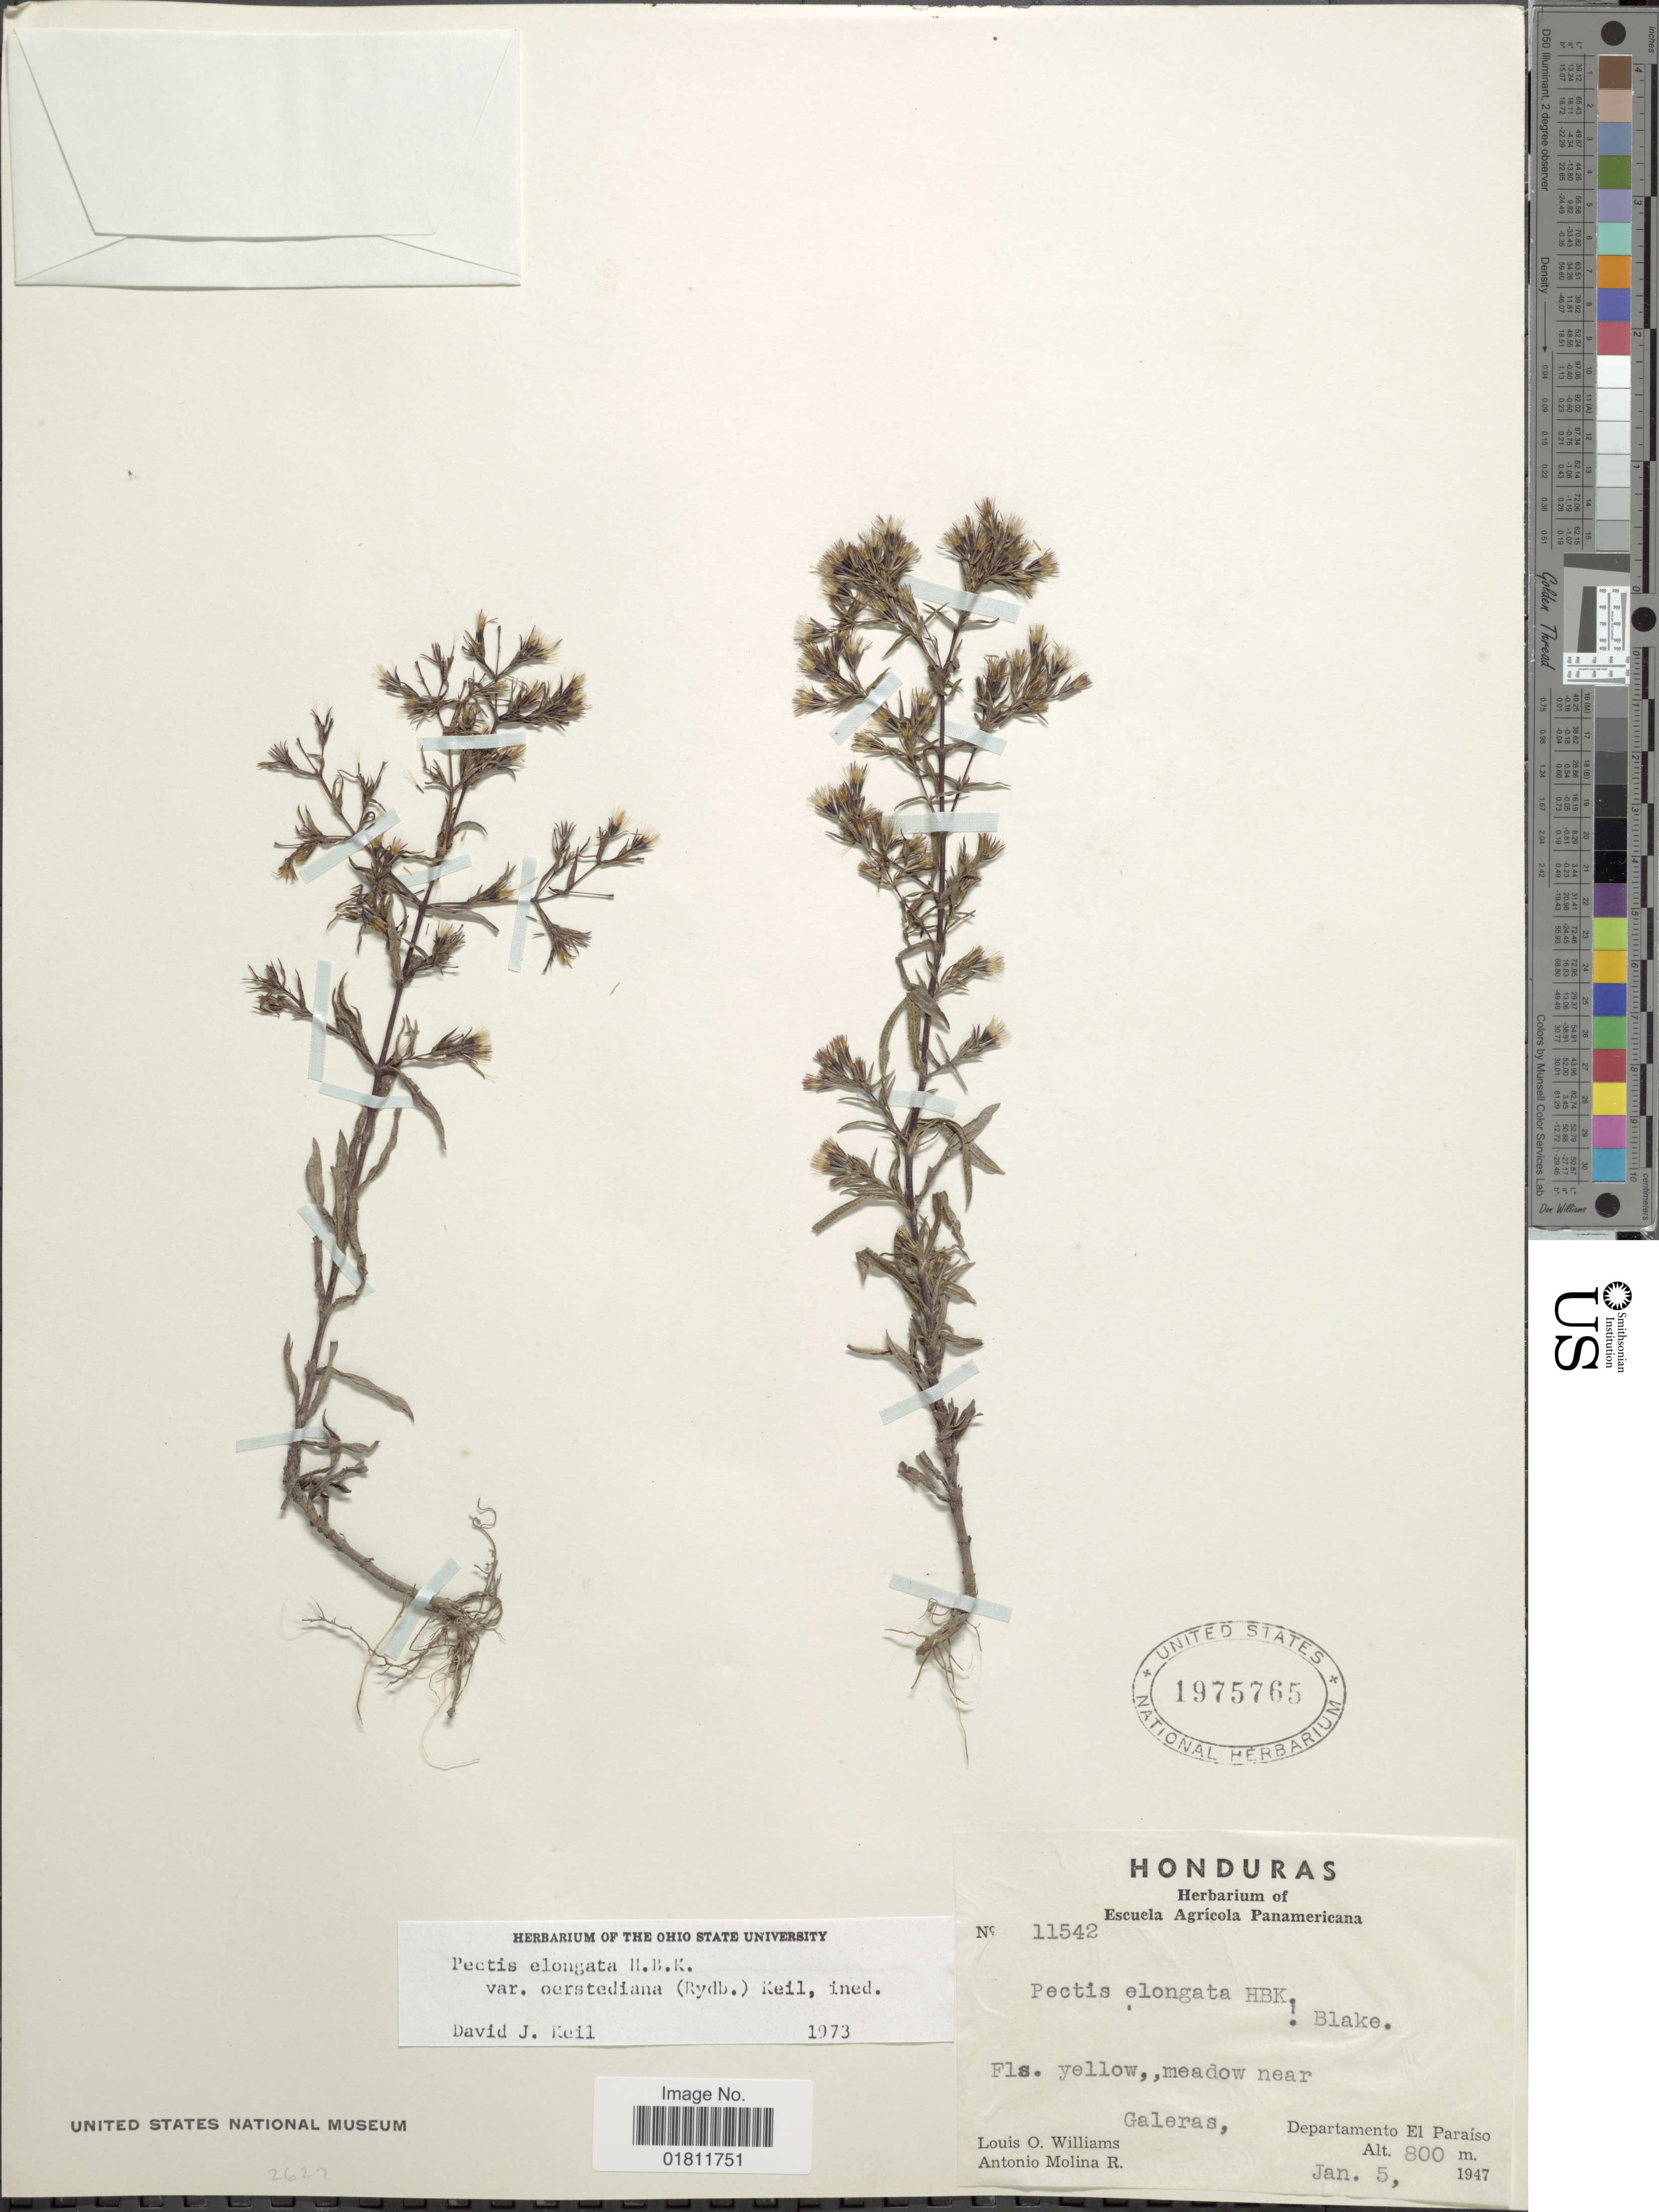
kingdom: Plantae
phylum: Tracheophyta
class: Magnoliopsida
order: Asterales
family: Asteraceae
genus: Pectis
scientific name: Pectis elongata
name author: Kunth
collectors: L. O. Williams & A. Molina R.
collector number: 11542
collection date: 1947-01-05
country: Honduras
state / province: El Paraíso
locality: Galeras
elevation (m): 800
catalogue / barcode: US 1975765